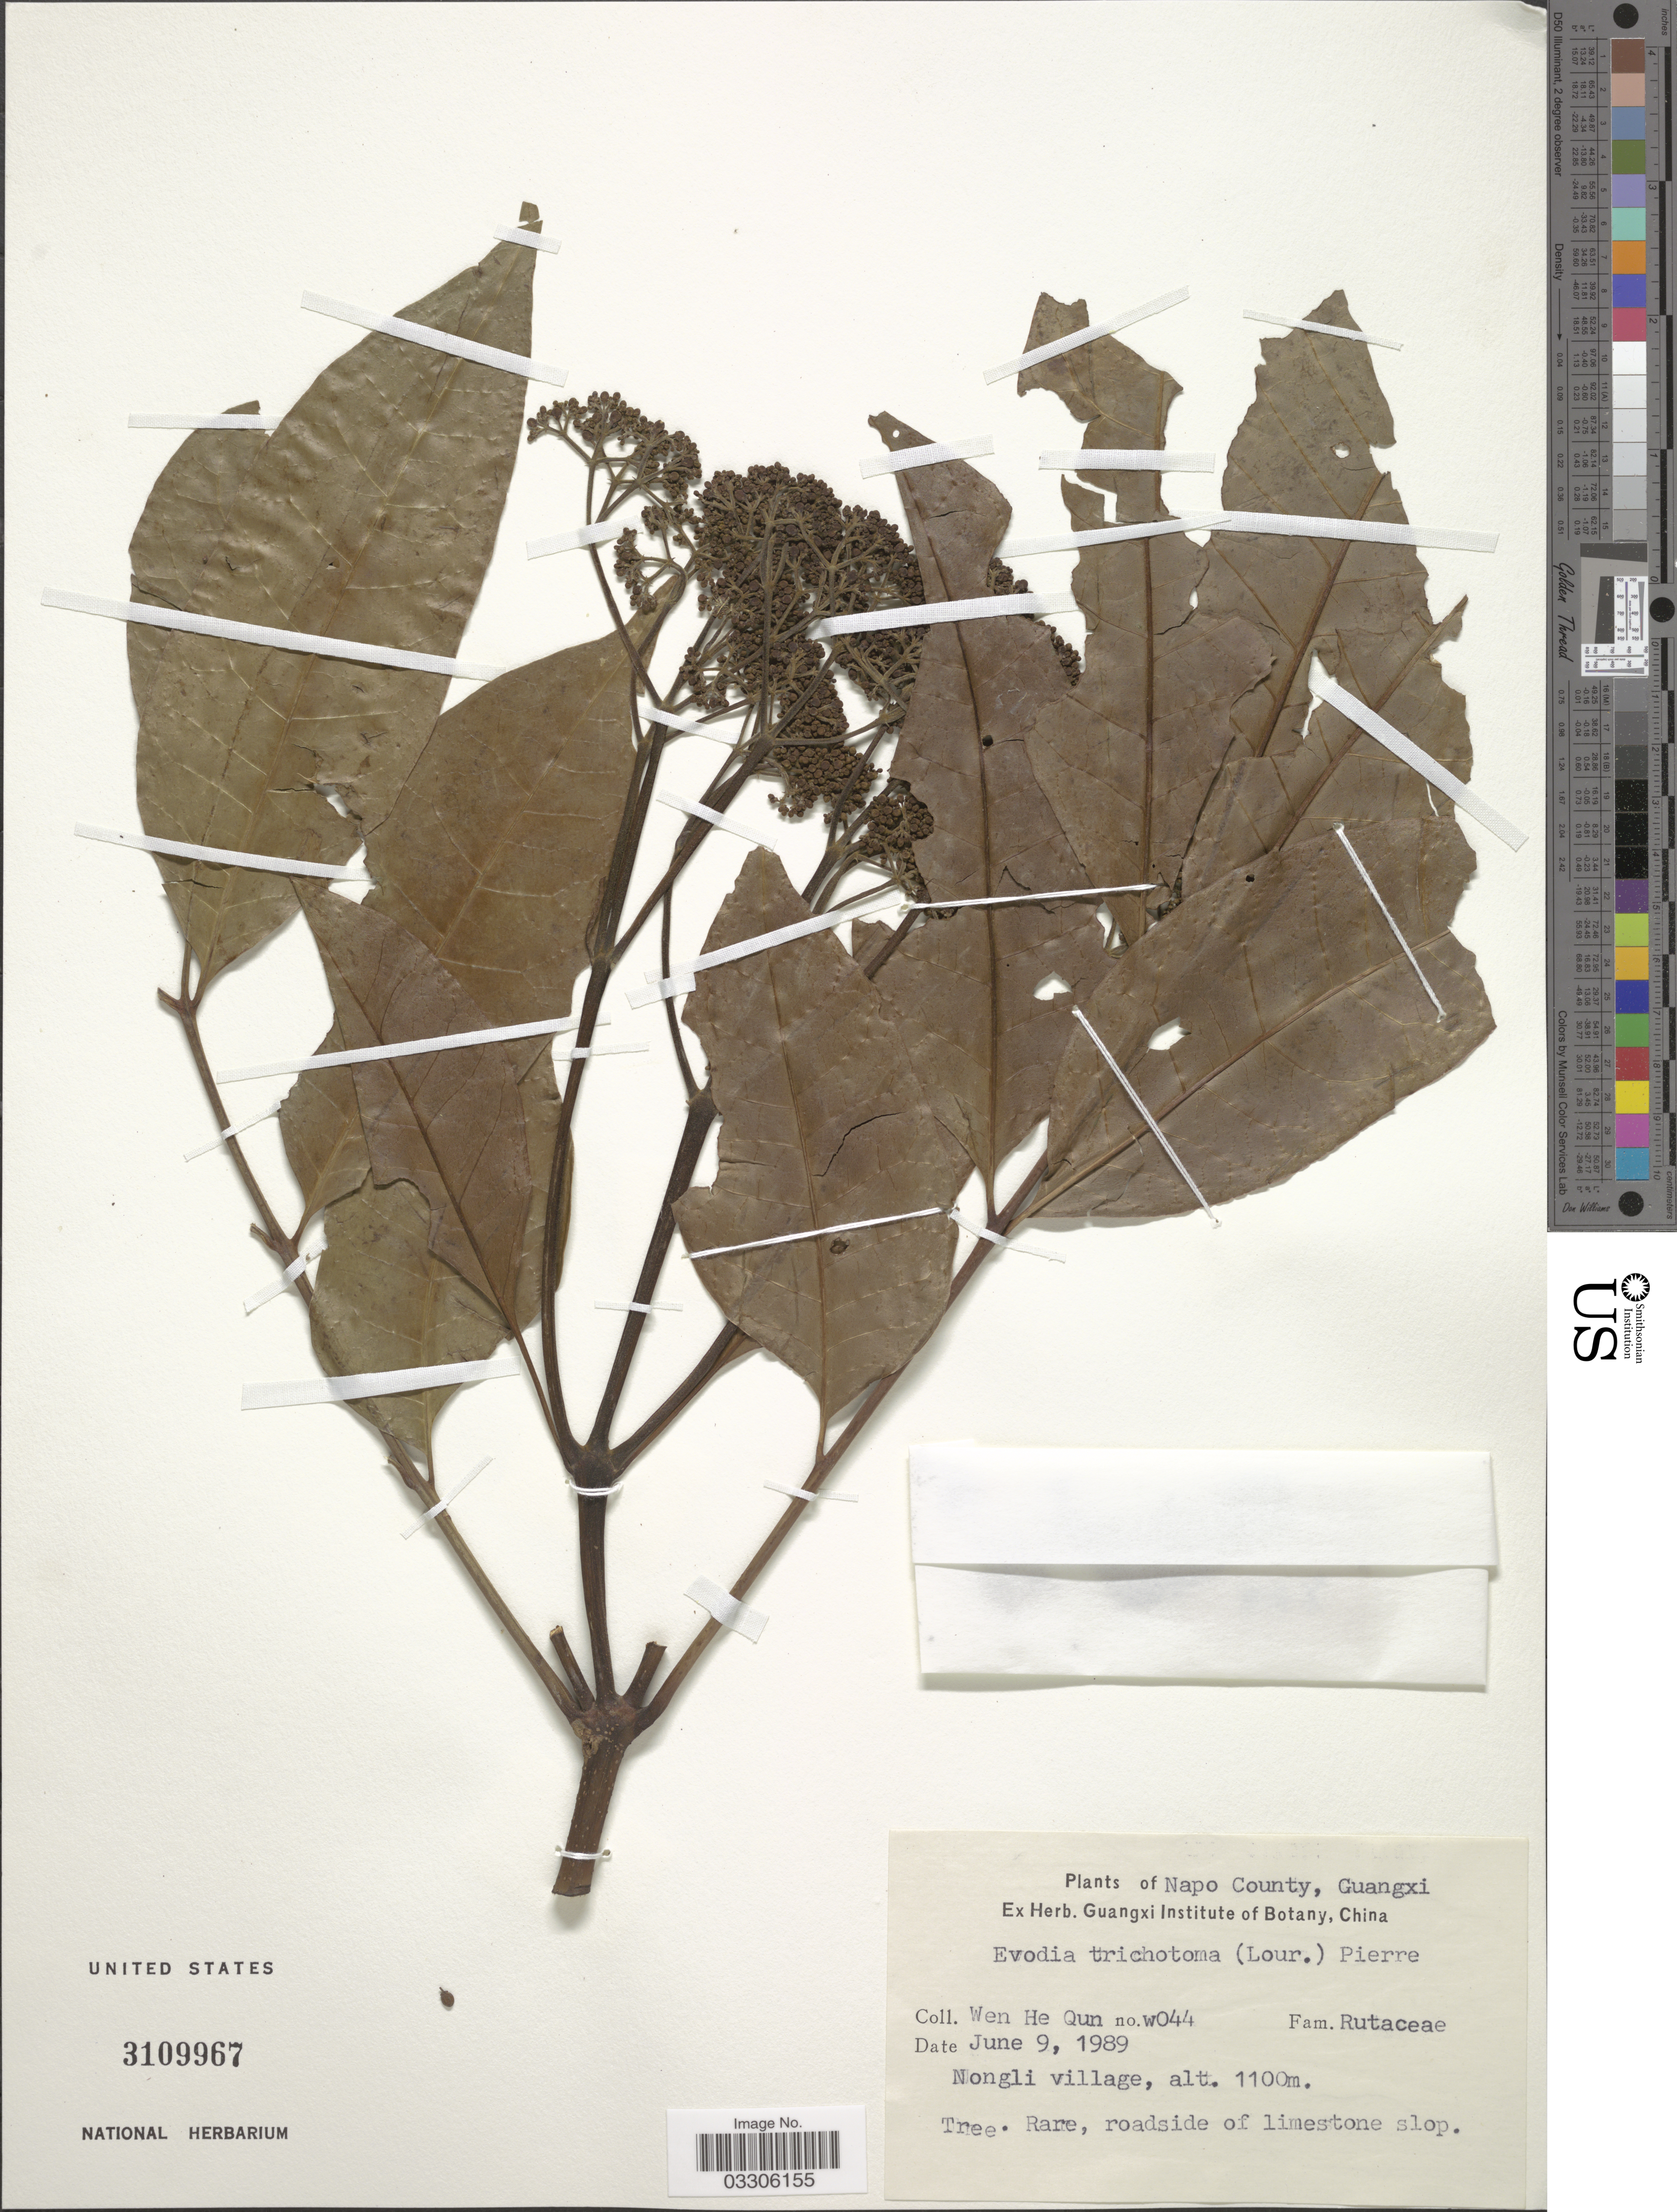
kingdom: Plantae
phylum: Tracheophyta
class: Magnoliopsida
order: Sapindales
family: Rutaceae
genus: Tetradium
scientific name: Tetradium trichotomum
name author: Lour.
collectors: W. Qun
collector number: w044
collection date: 1989-06-09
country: China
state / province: Guangxi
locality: Napo County. Nongli village.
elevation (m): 1100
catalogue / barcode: US 3109967